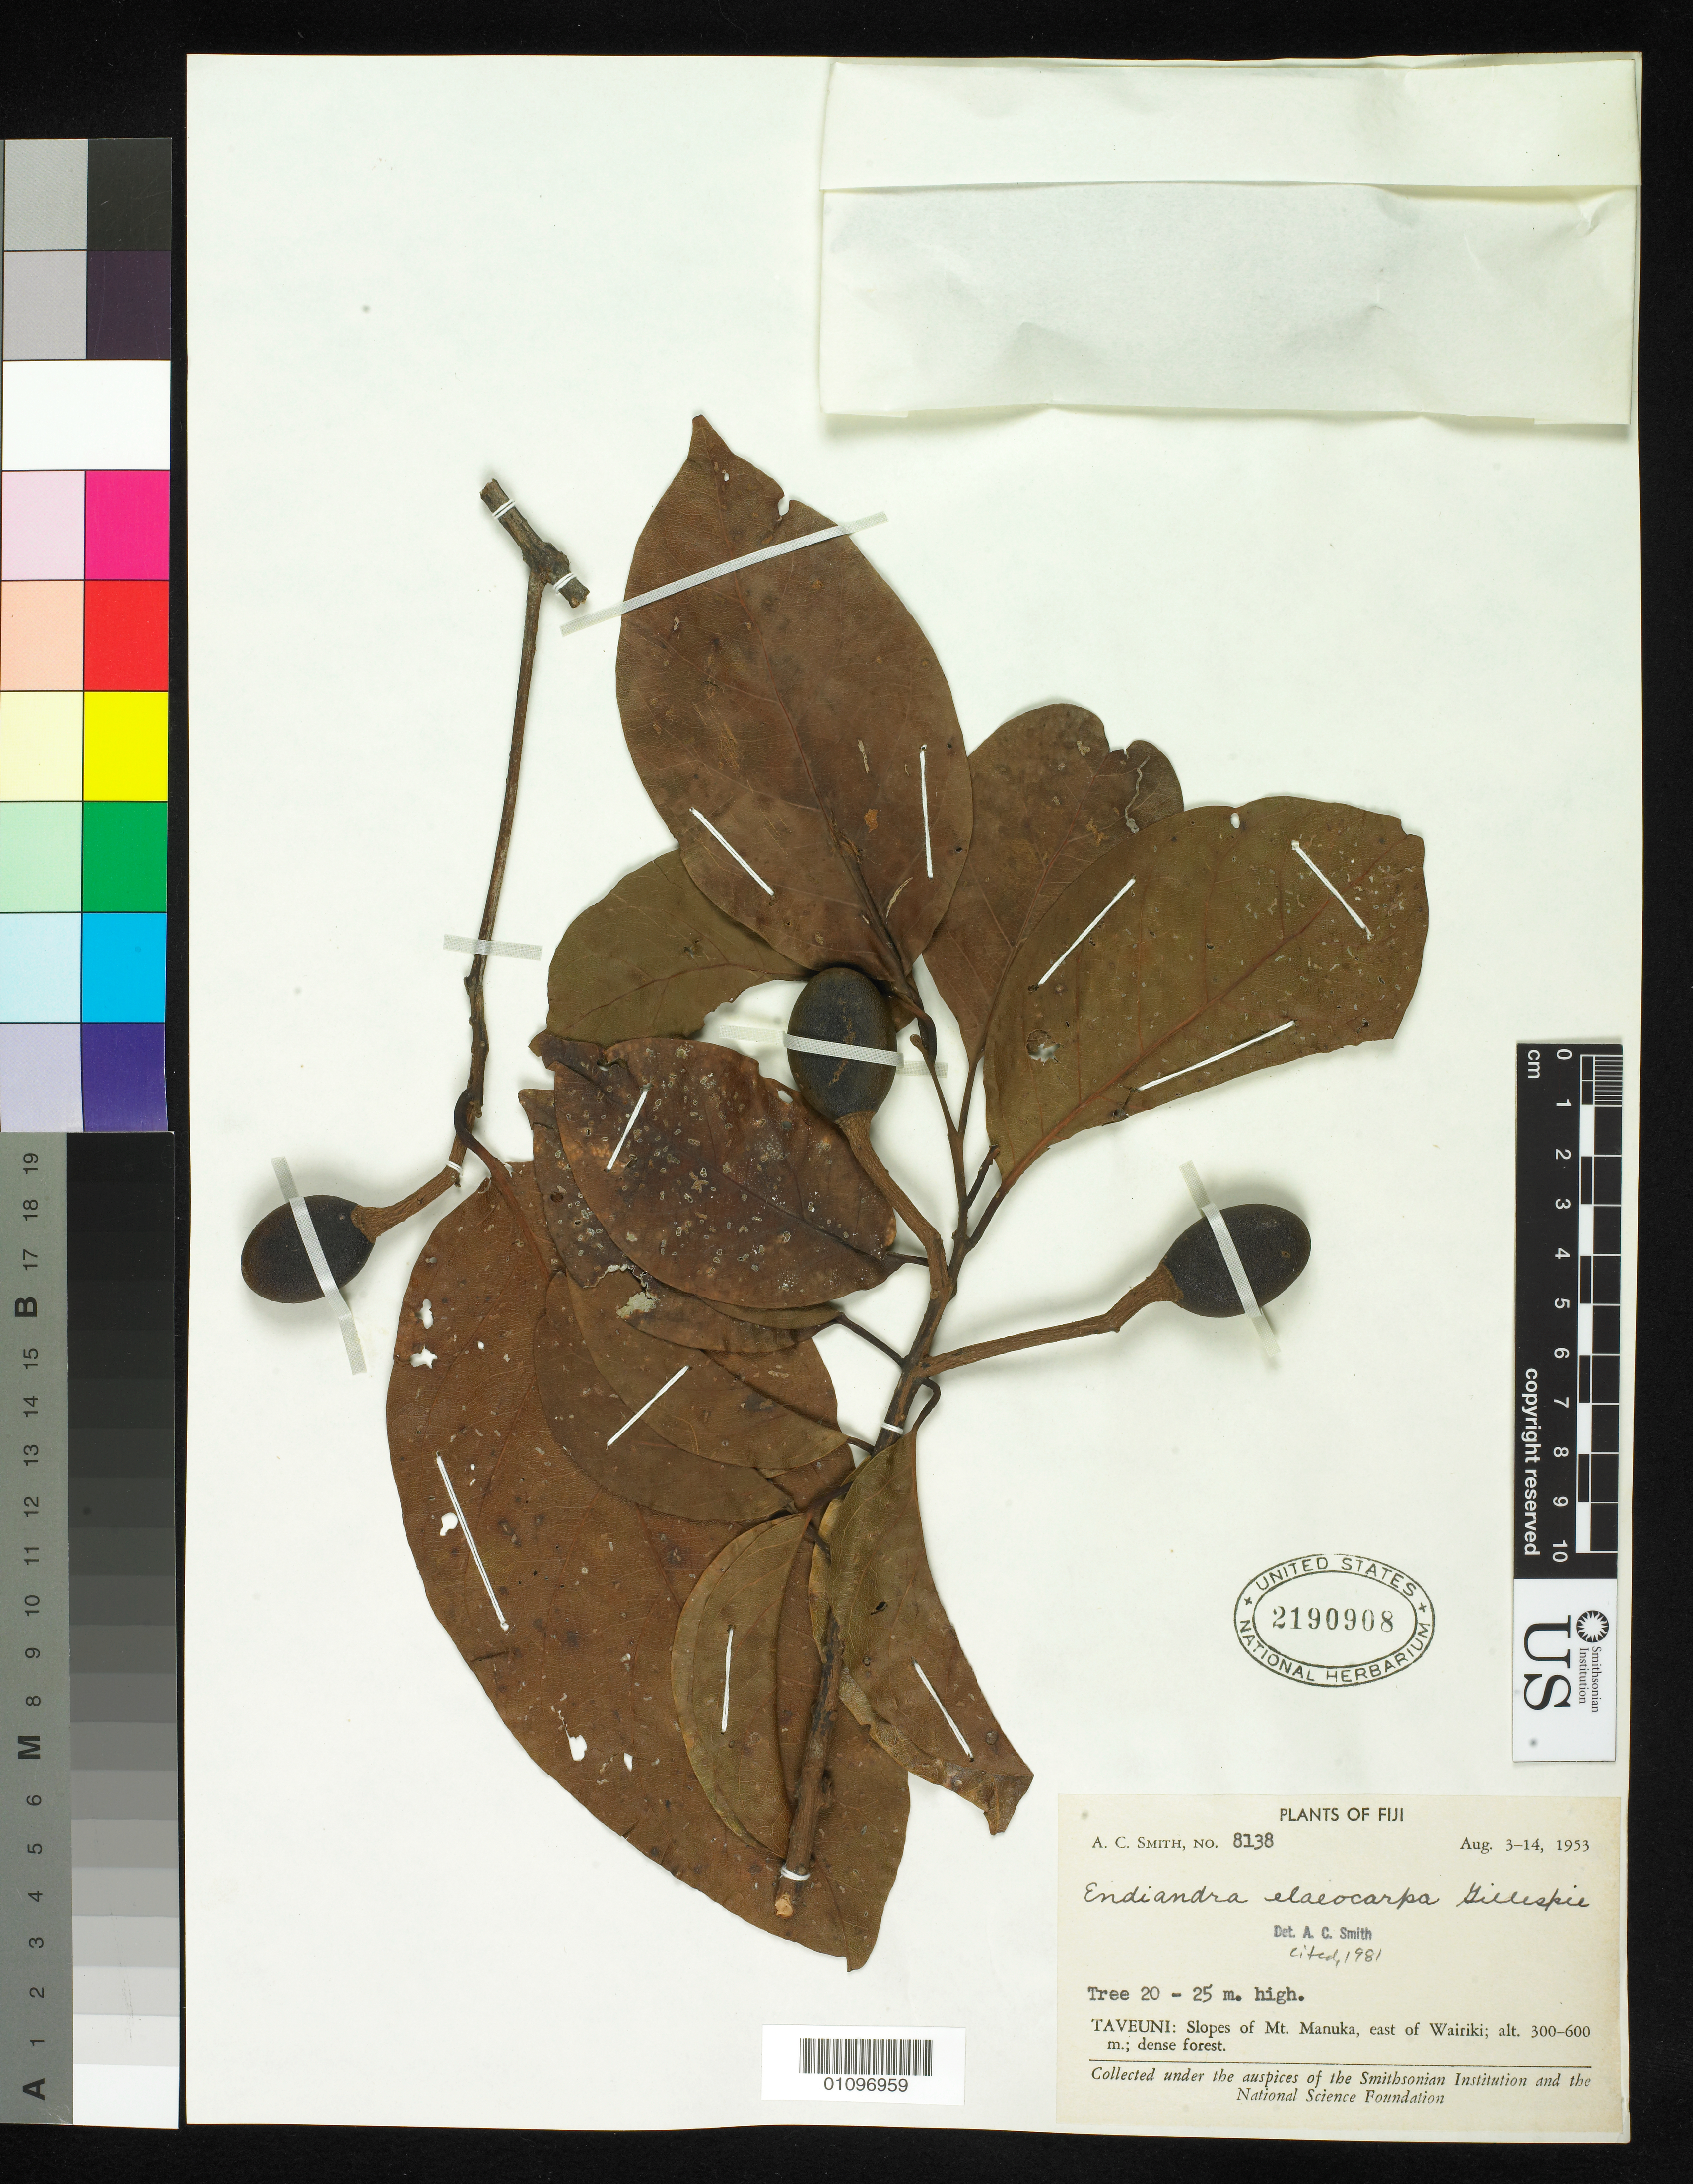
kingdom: Plantae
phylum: Tracheophyta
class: Magnoliopsida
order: Laurales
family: Lauraceae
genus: Endiandra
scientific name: Endiandra elaeocarpa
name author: Gillespie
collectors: A. C. Smith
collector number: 8138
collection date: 1953-08-03/1953-08-14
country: Fiji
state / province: Northern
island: Taveuni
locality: Taveuni: Slopes of Mt. Manuka, east of Wairiki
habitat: Dense forest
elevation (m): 300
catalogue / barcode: US 2190908